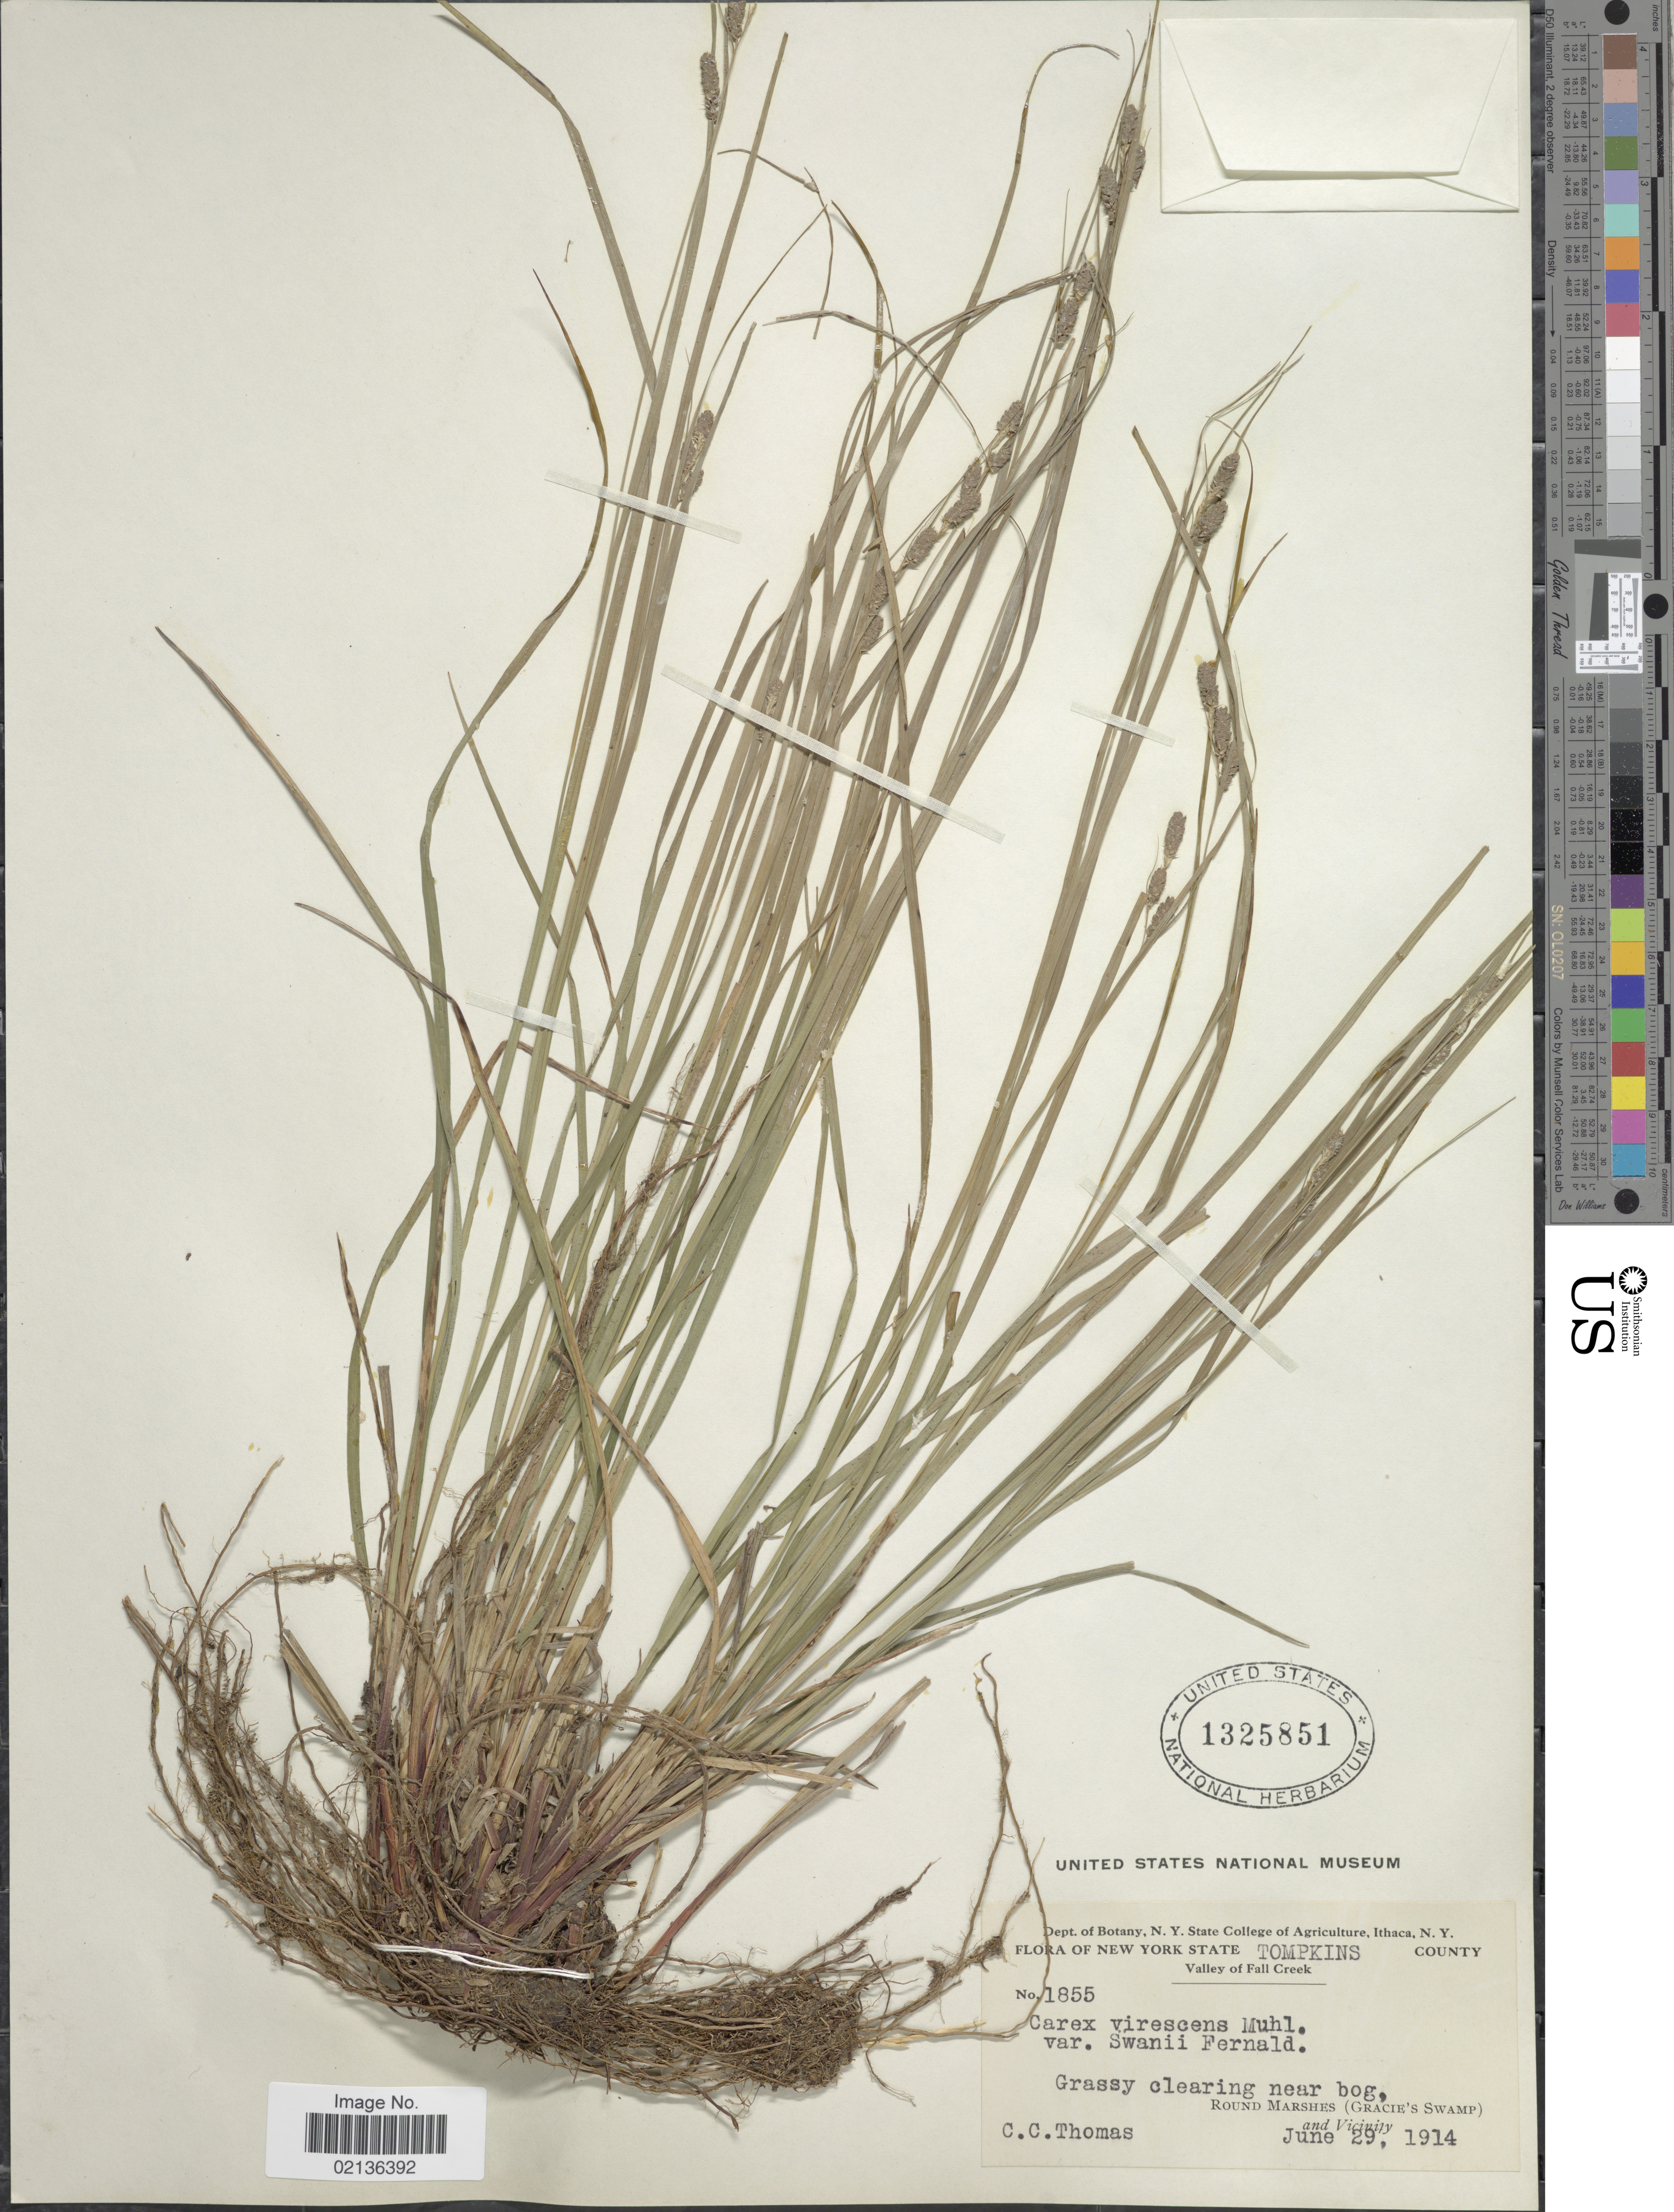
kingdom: Plantae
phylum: Tracheophyta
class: Liliopsida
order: Poales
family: Cyperaceae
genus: Carex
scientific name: Carex swanii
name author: (Fernald) Mack.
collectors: C. Thomas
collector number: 1855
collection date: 1914-06-29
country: United States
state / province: New York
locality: Tompkins County, Grassy clearing near bog, Round Marshes (Gracie's Swamp) and Vicinity.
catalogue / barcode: US 1325851